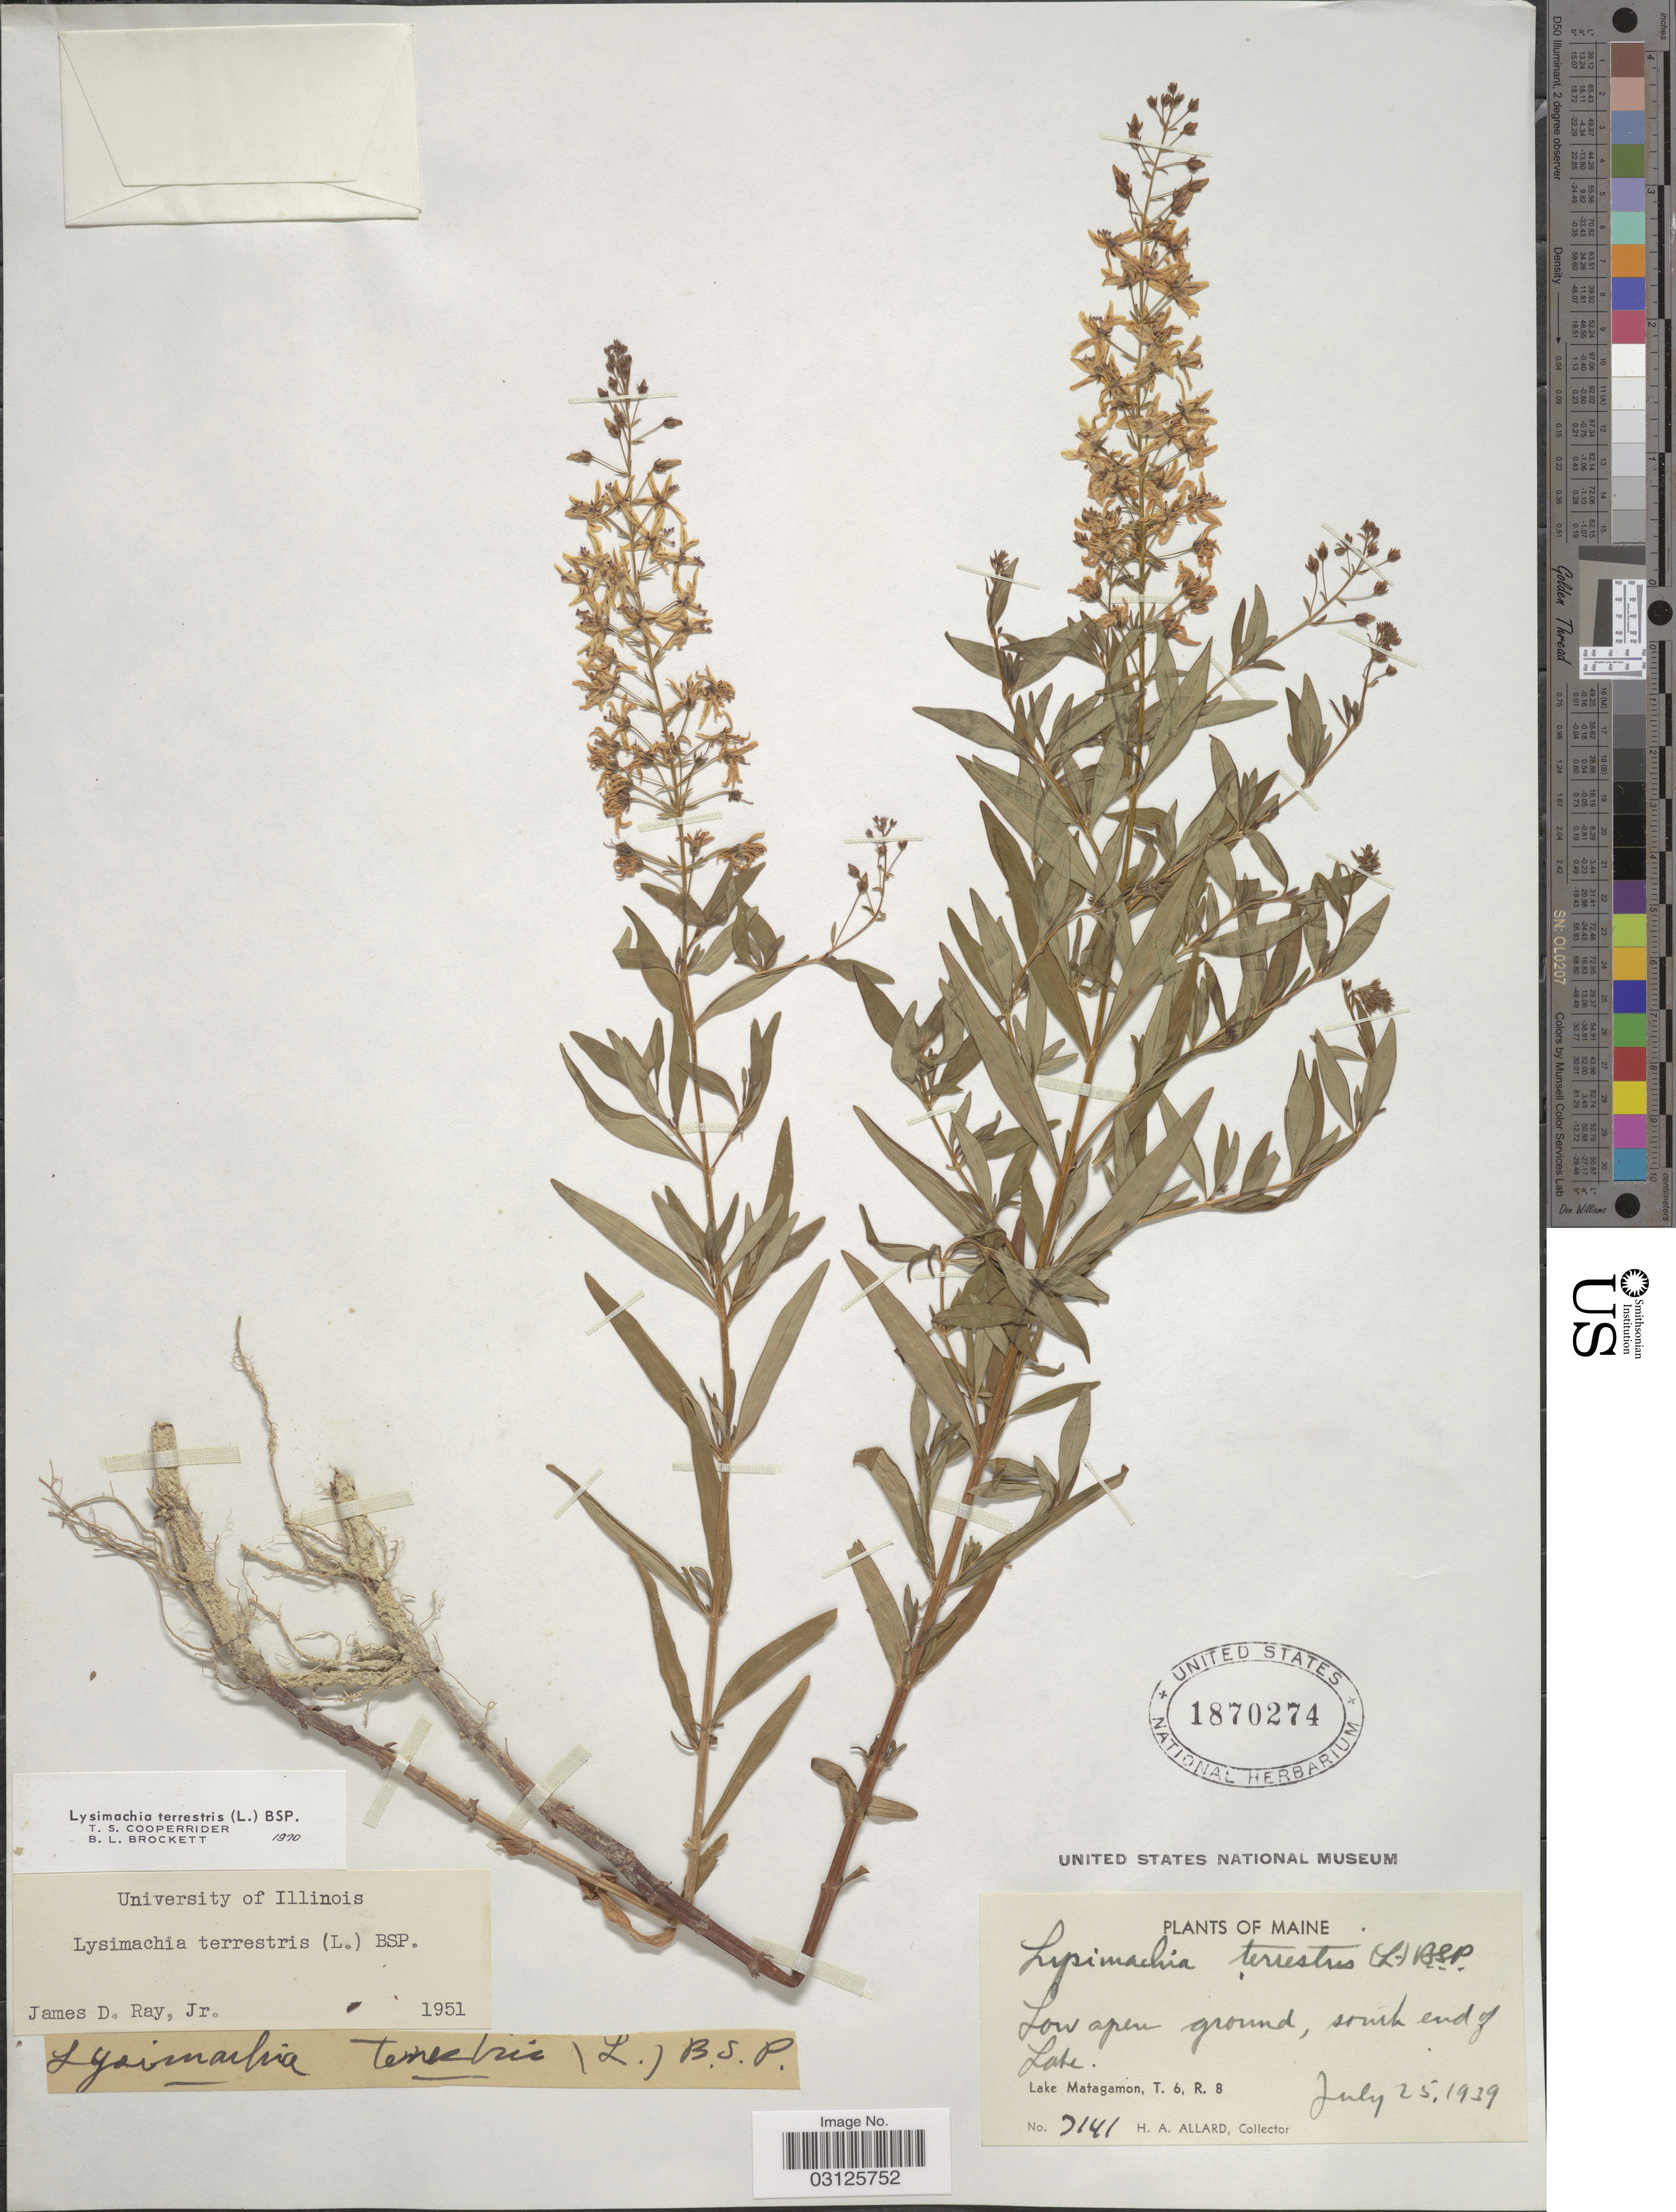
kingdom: Plantae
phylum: Tracheophyta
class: Magnoliopsida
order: Ericales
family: Primulaceae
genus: Lysimachia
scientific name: Lysimachia terrestris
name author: (L.) Britton, Stearns & Poggenb.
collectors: H. A. Allard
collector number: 3141*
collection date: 1939-07-25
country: United States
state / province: Maine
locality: South end of Lake, Lake Matagamon, T6, R8.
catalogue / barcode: US 1870274